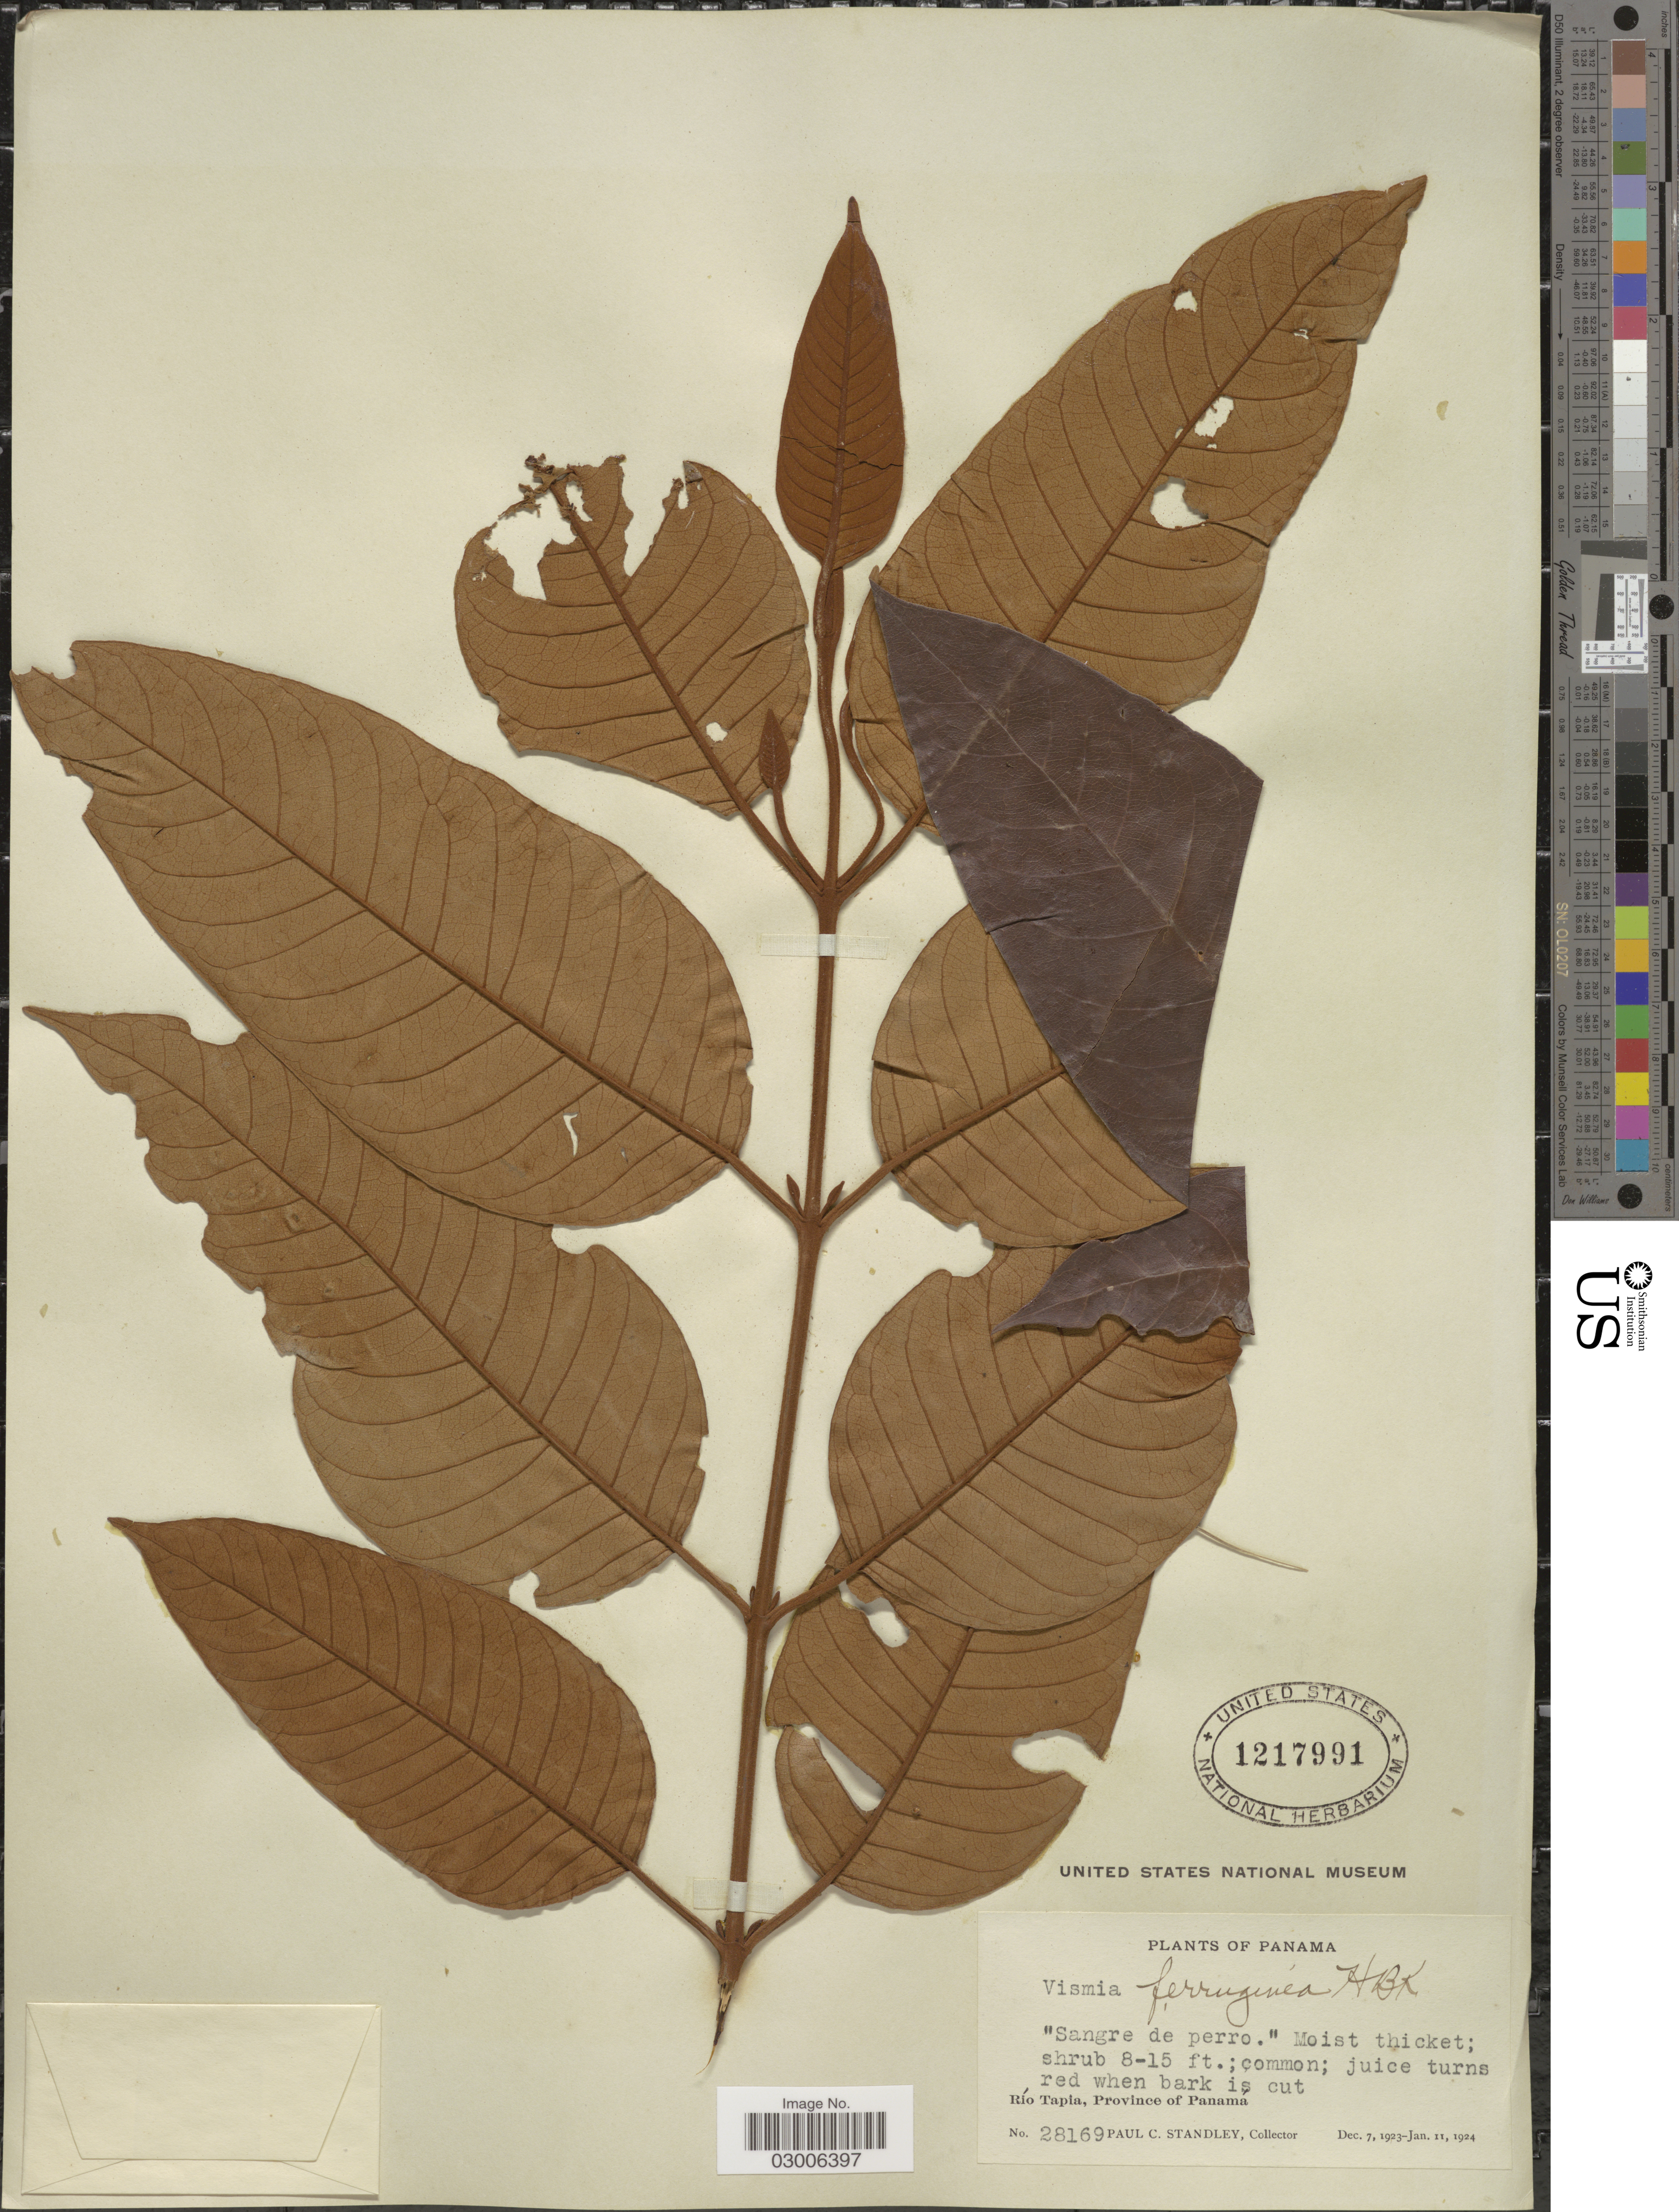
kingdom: Plantae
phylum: Tracheophyta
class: Magnoliopsida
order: Malpighiales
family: Hypericaceae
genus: Vismia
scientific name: Vismia sp.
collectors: P. C. Standley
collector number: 28169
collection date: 1923-12-07/1924-01-11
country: Panama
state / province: Panamá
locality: Río Tapia.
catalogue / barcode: US 1217991